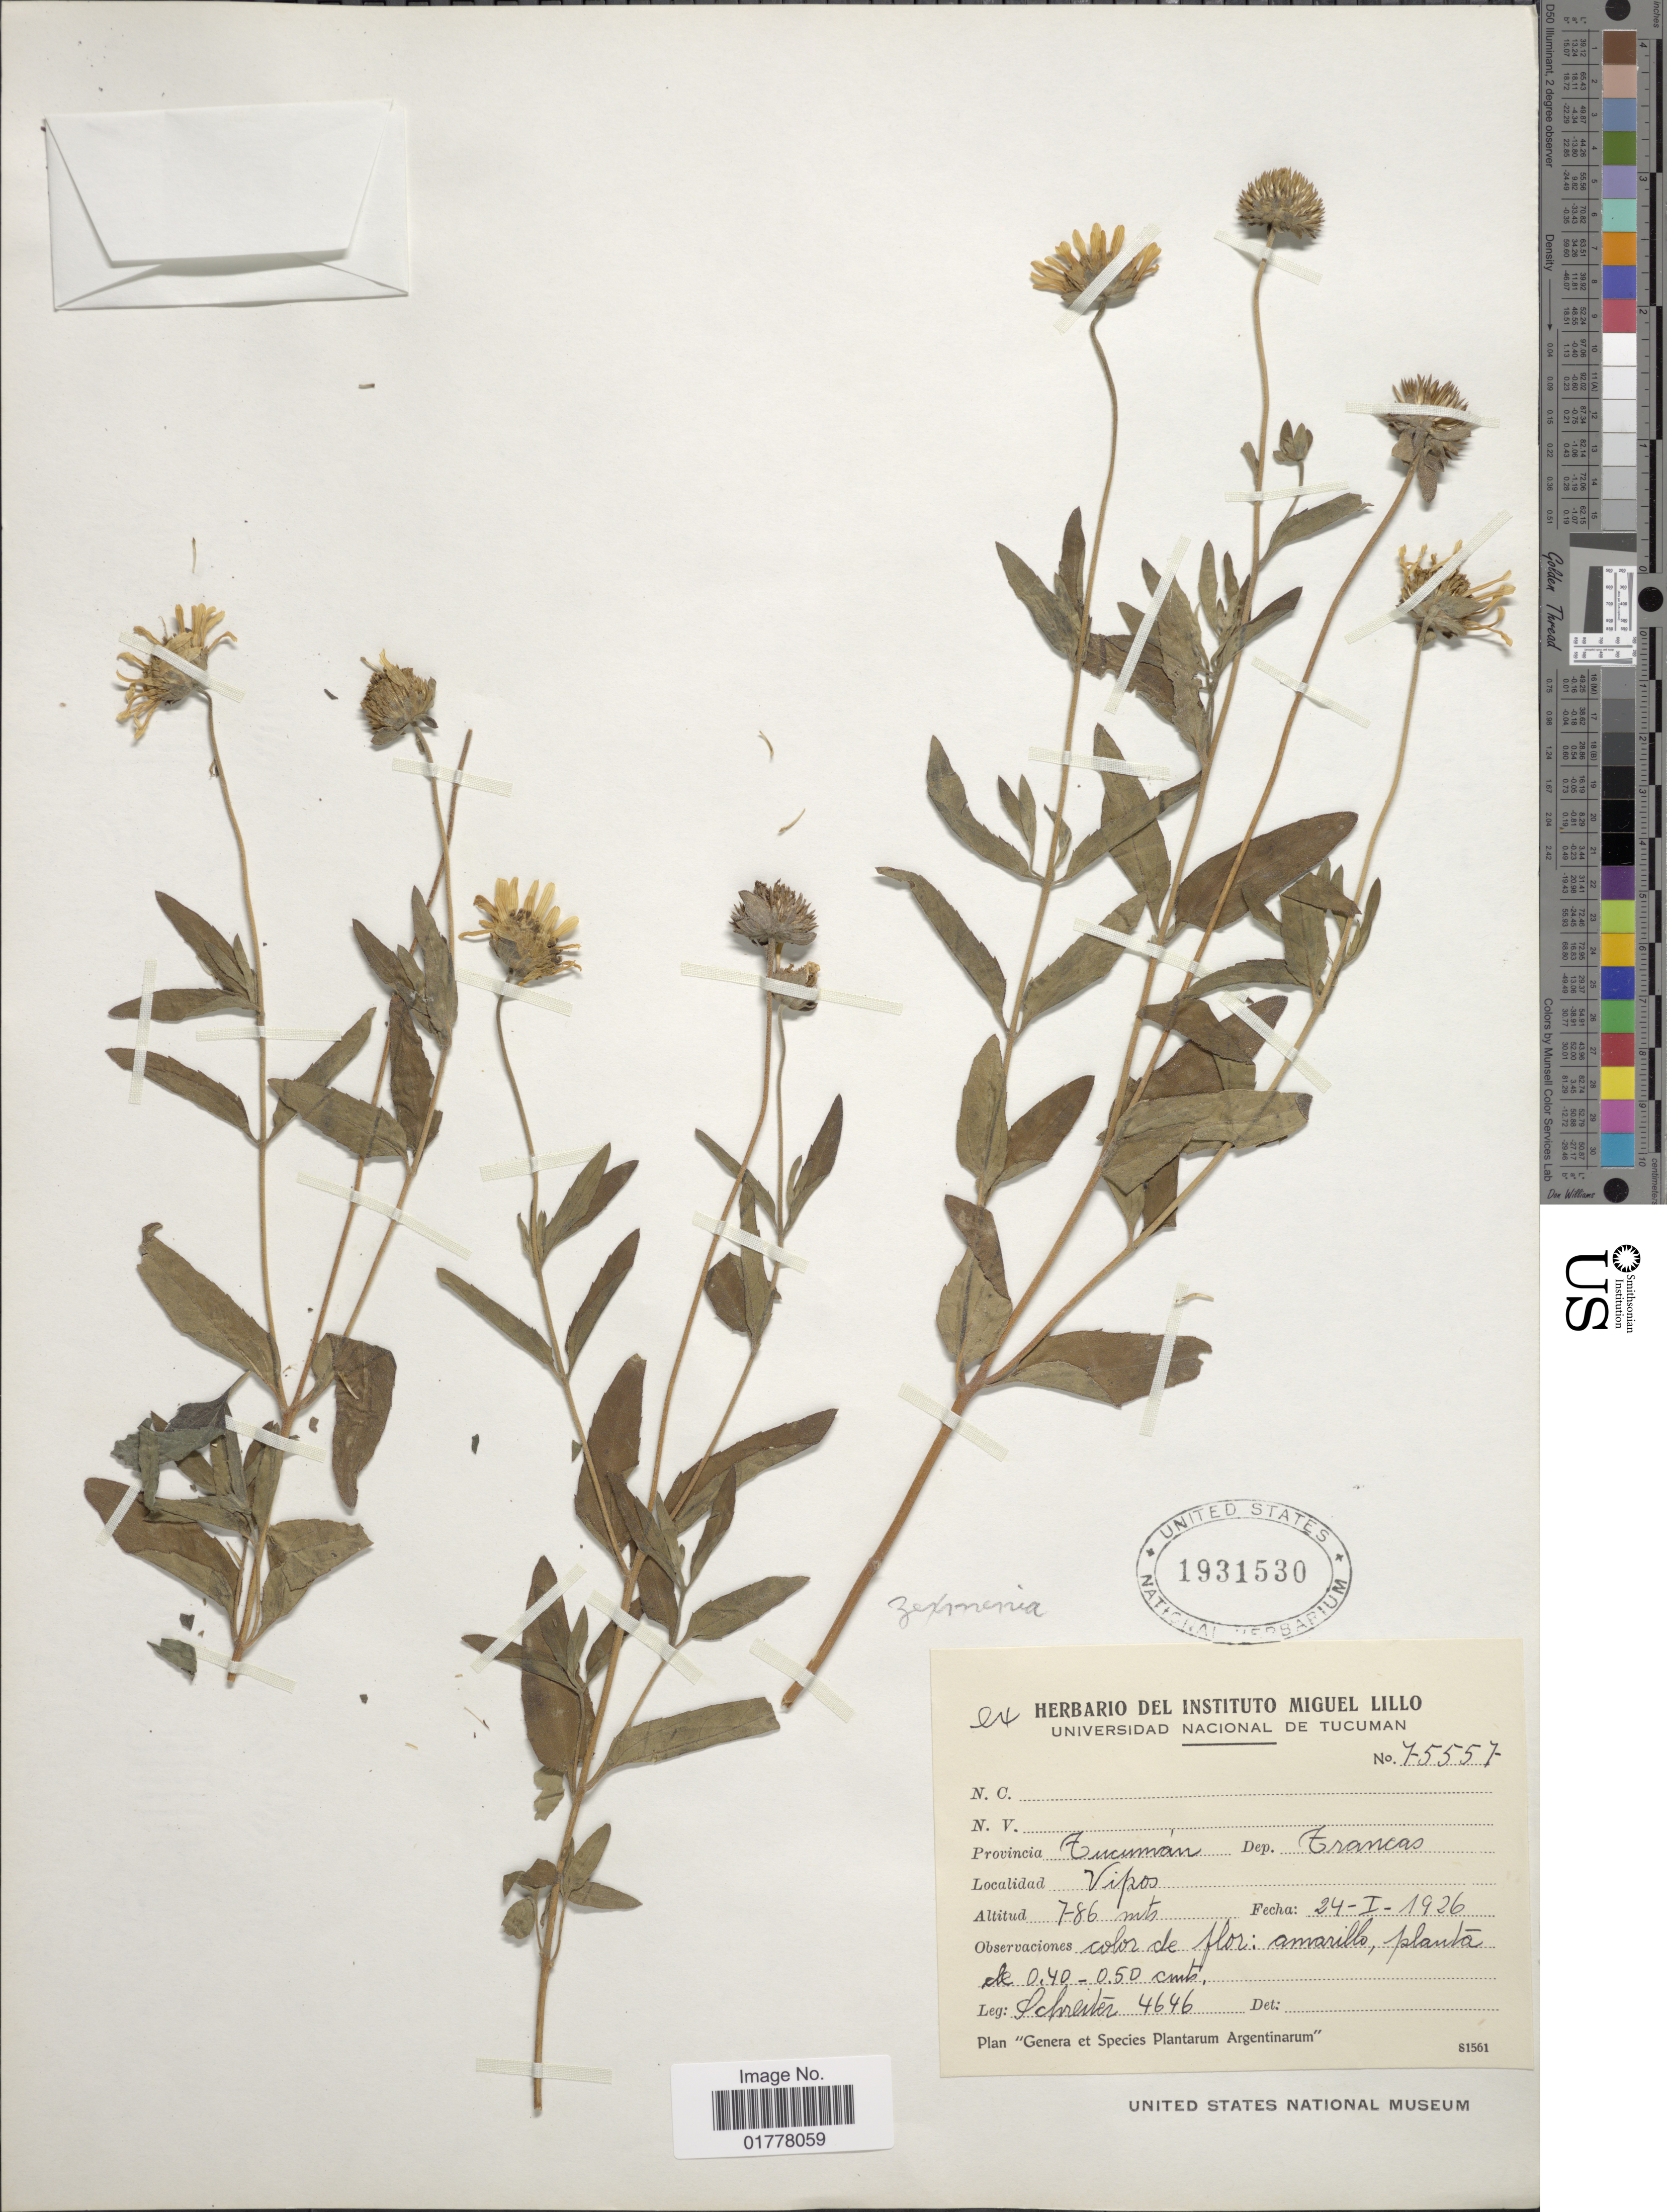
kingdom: Plantae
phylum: Tracheophyta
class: Magnoliopsida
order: Asterales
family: Asteraceae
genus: Angelphytum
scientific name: Angelphytum aspilioides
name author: (Griseb.) H. Rob.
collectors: -. Schreiter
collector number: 4646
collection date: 1926-01-24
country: Argentina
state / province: Tucuman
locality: Provincia Tucumán. Dep. Trancas. Vipos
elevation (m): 786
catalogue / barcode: US 1931530